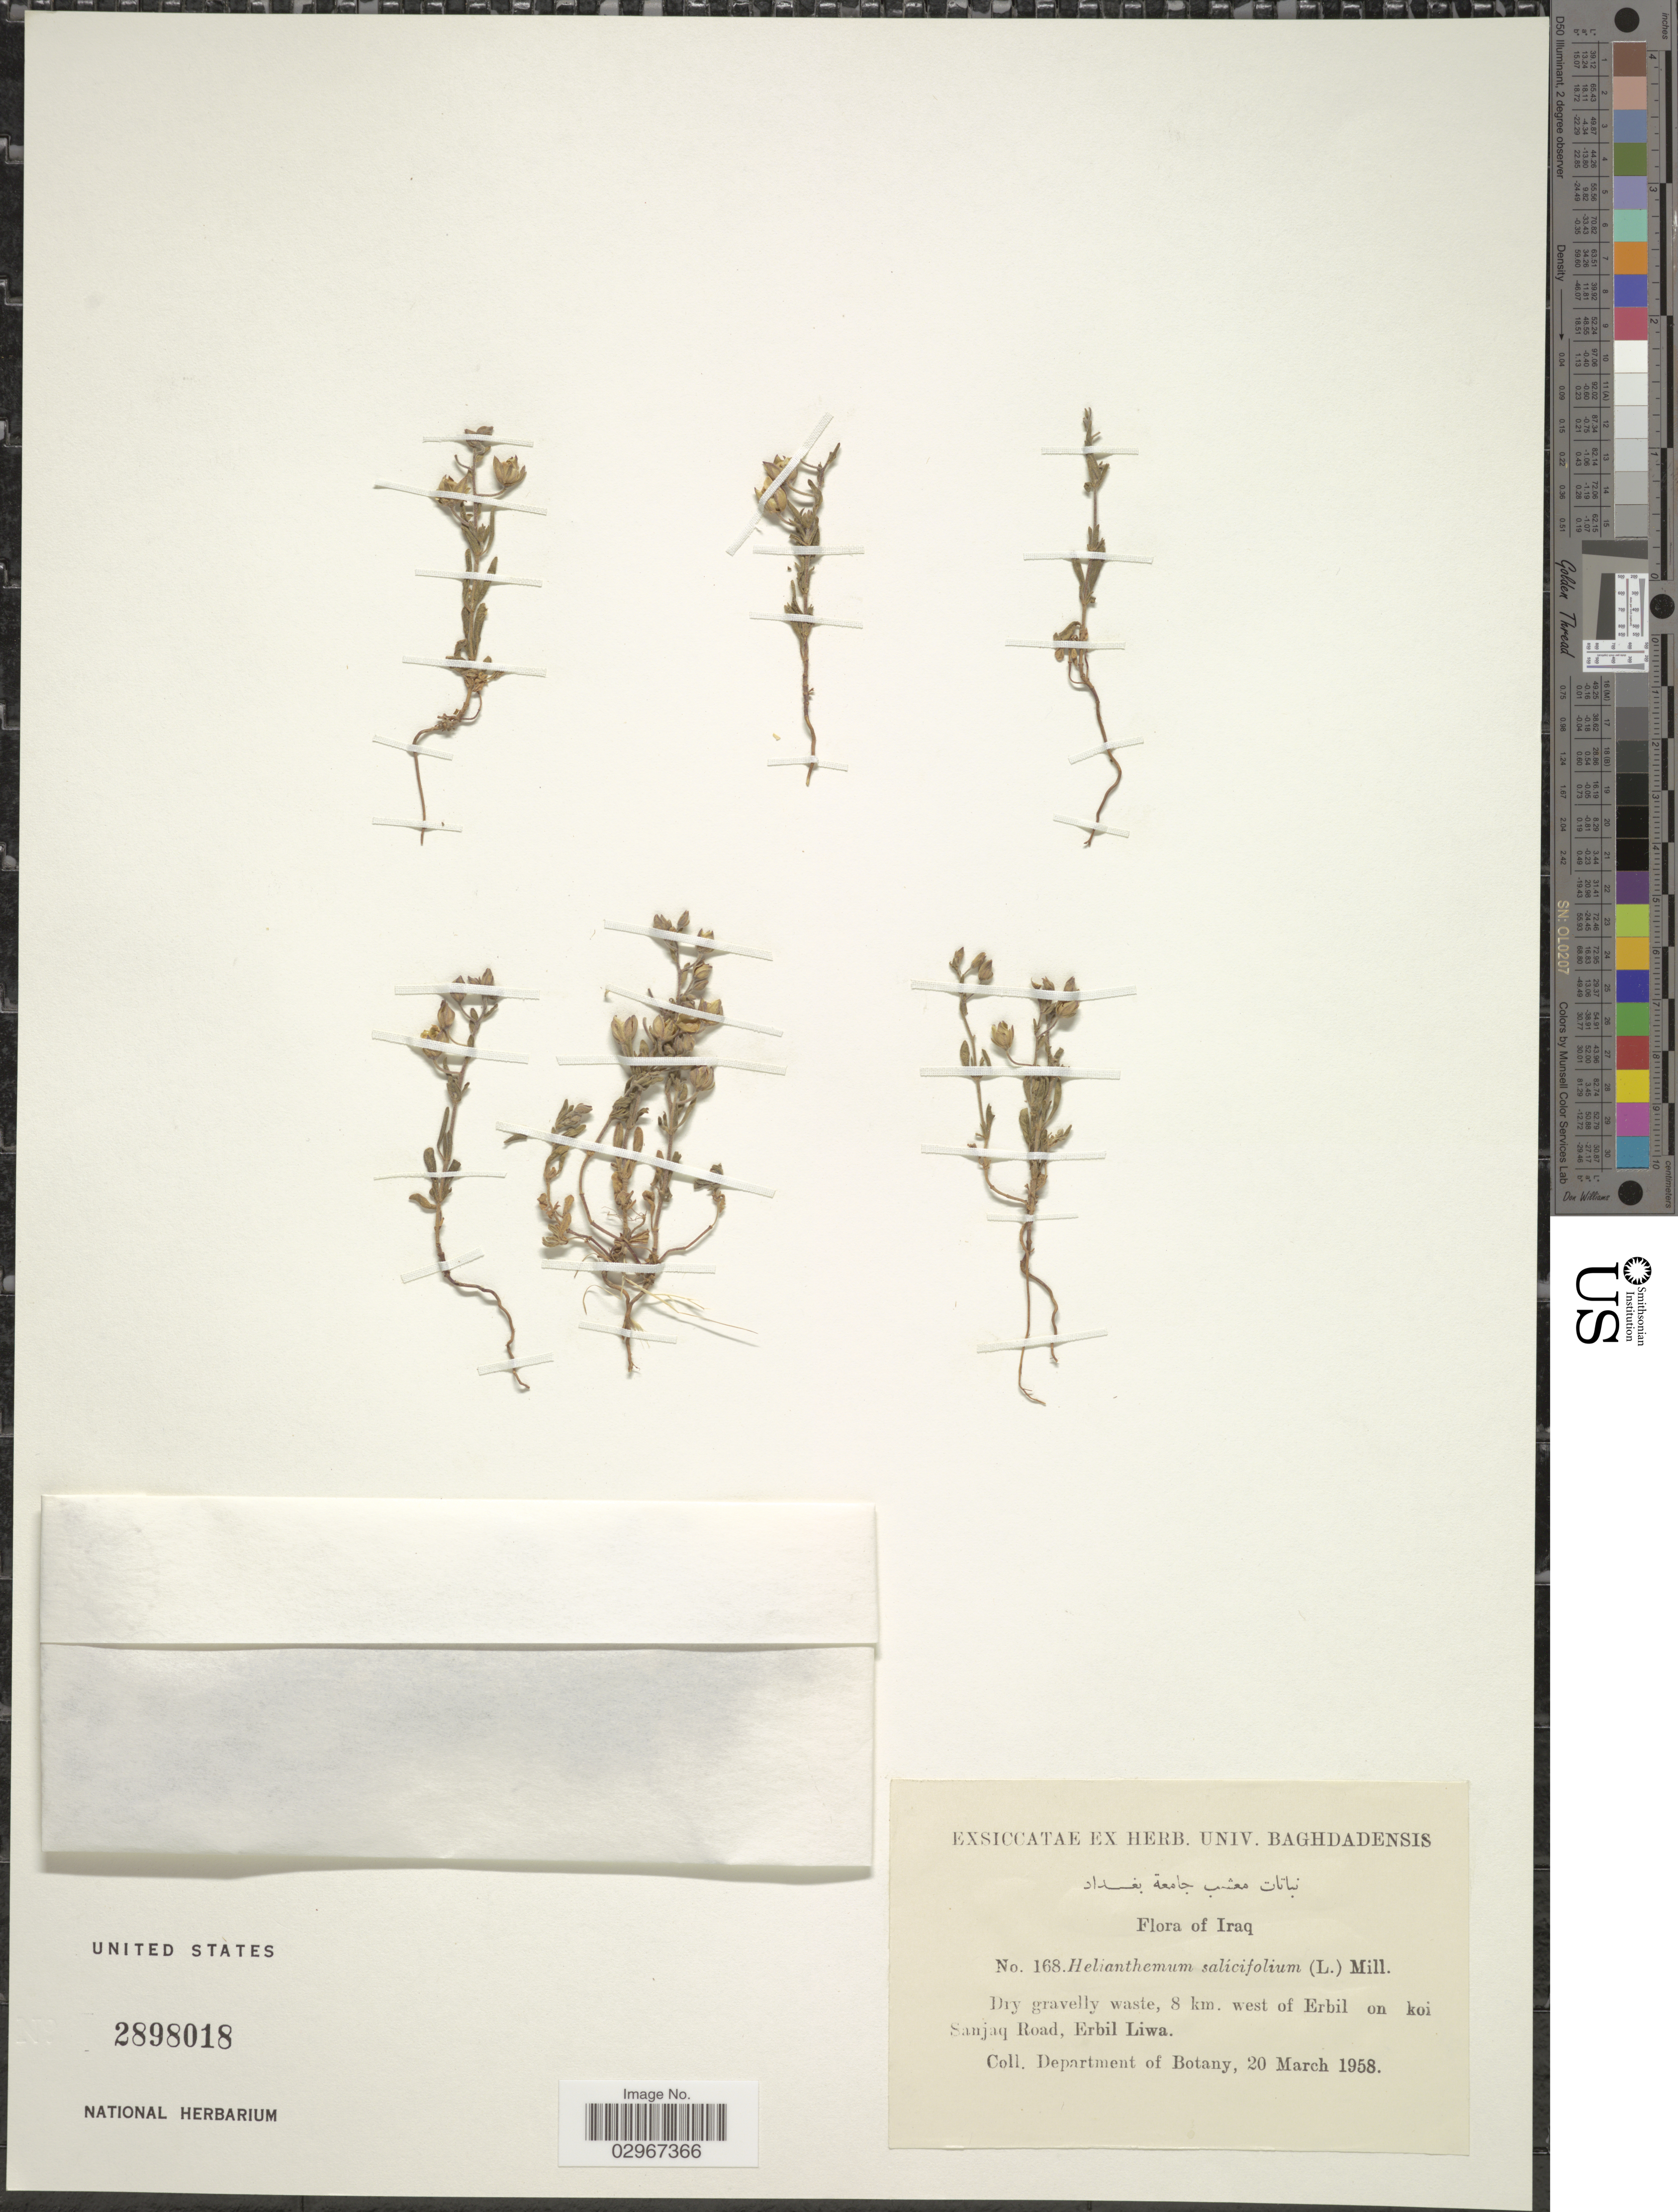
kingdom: Plantae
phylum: Tracheophyta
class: Magnoliopsida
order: Malvales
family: Cistaceae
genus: Helianthemum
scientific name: Helianthemum salicifolium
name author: (L.) Mill.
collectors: Department of Botany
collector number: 168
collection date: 1958-03-20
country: Iraq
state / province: Arbīl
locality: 8 km. west of Erbil on koi Sanjaq Road, Erbil Liwa.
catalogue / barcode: US 2898018